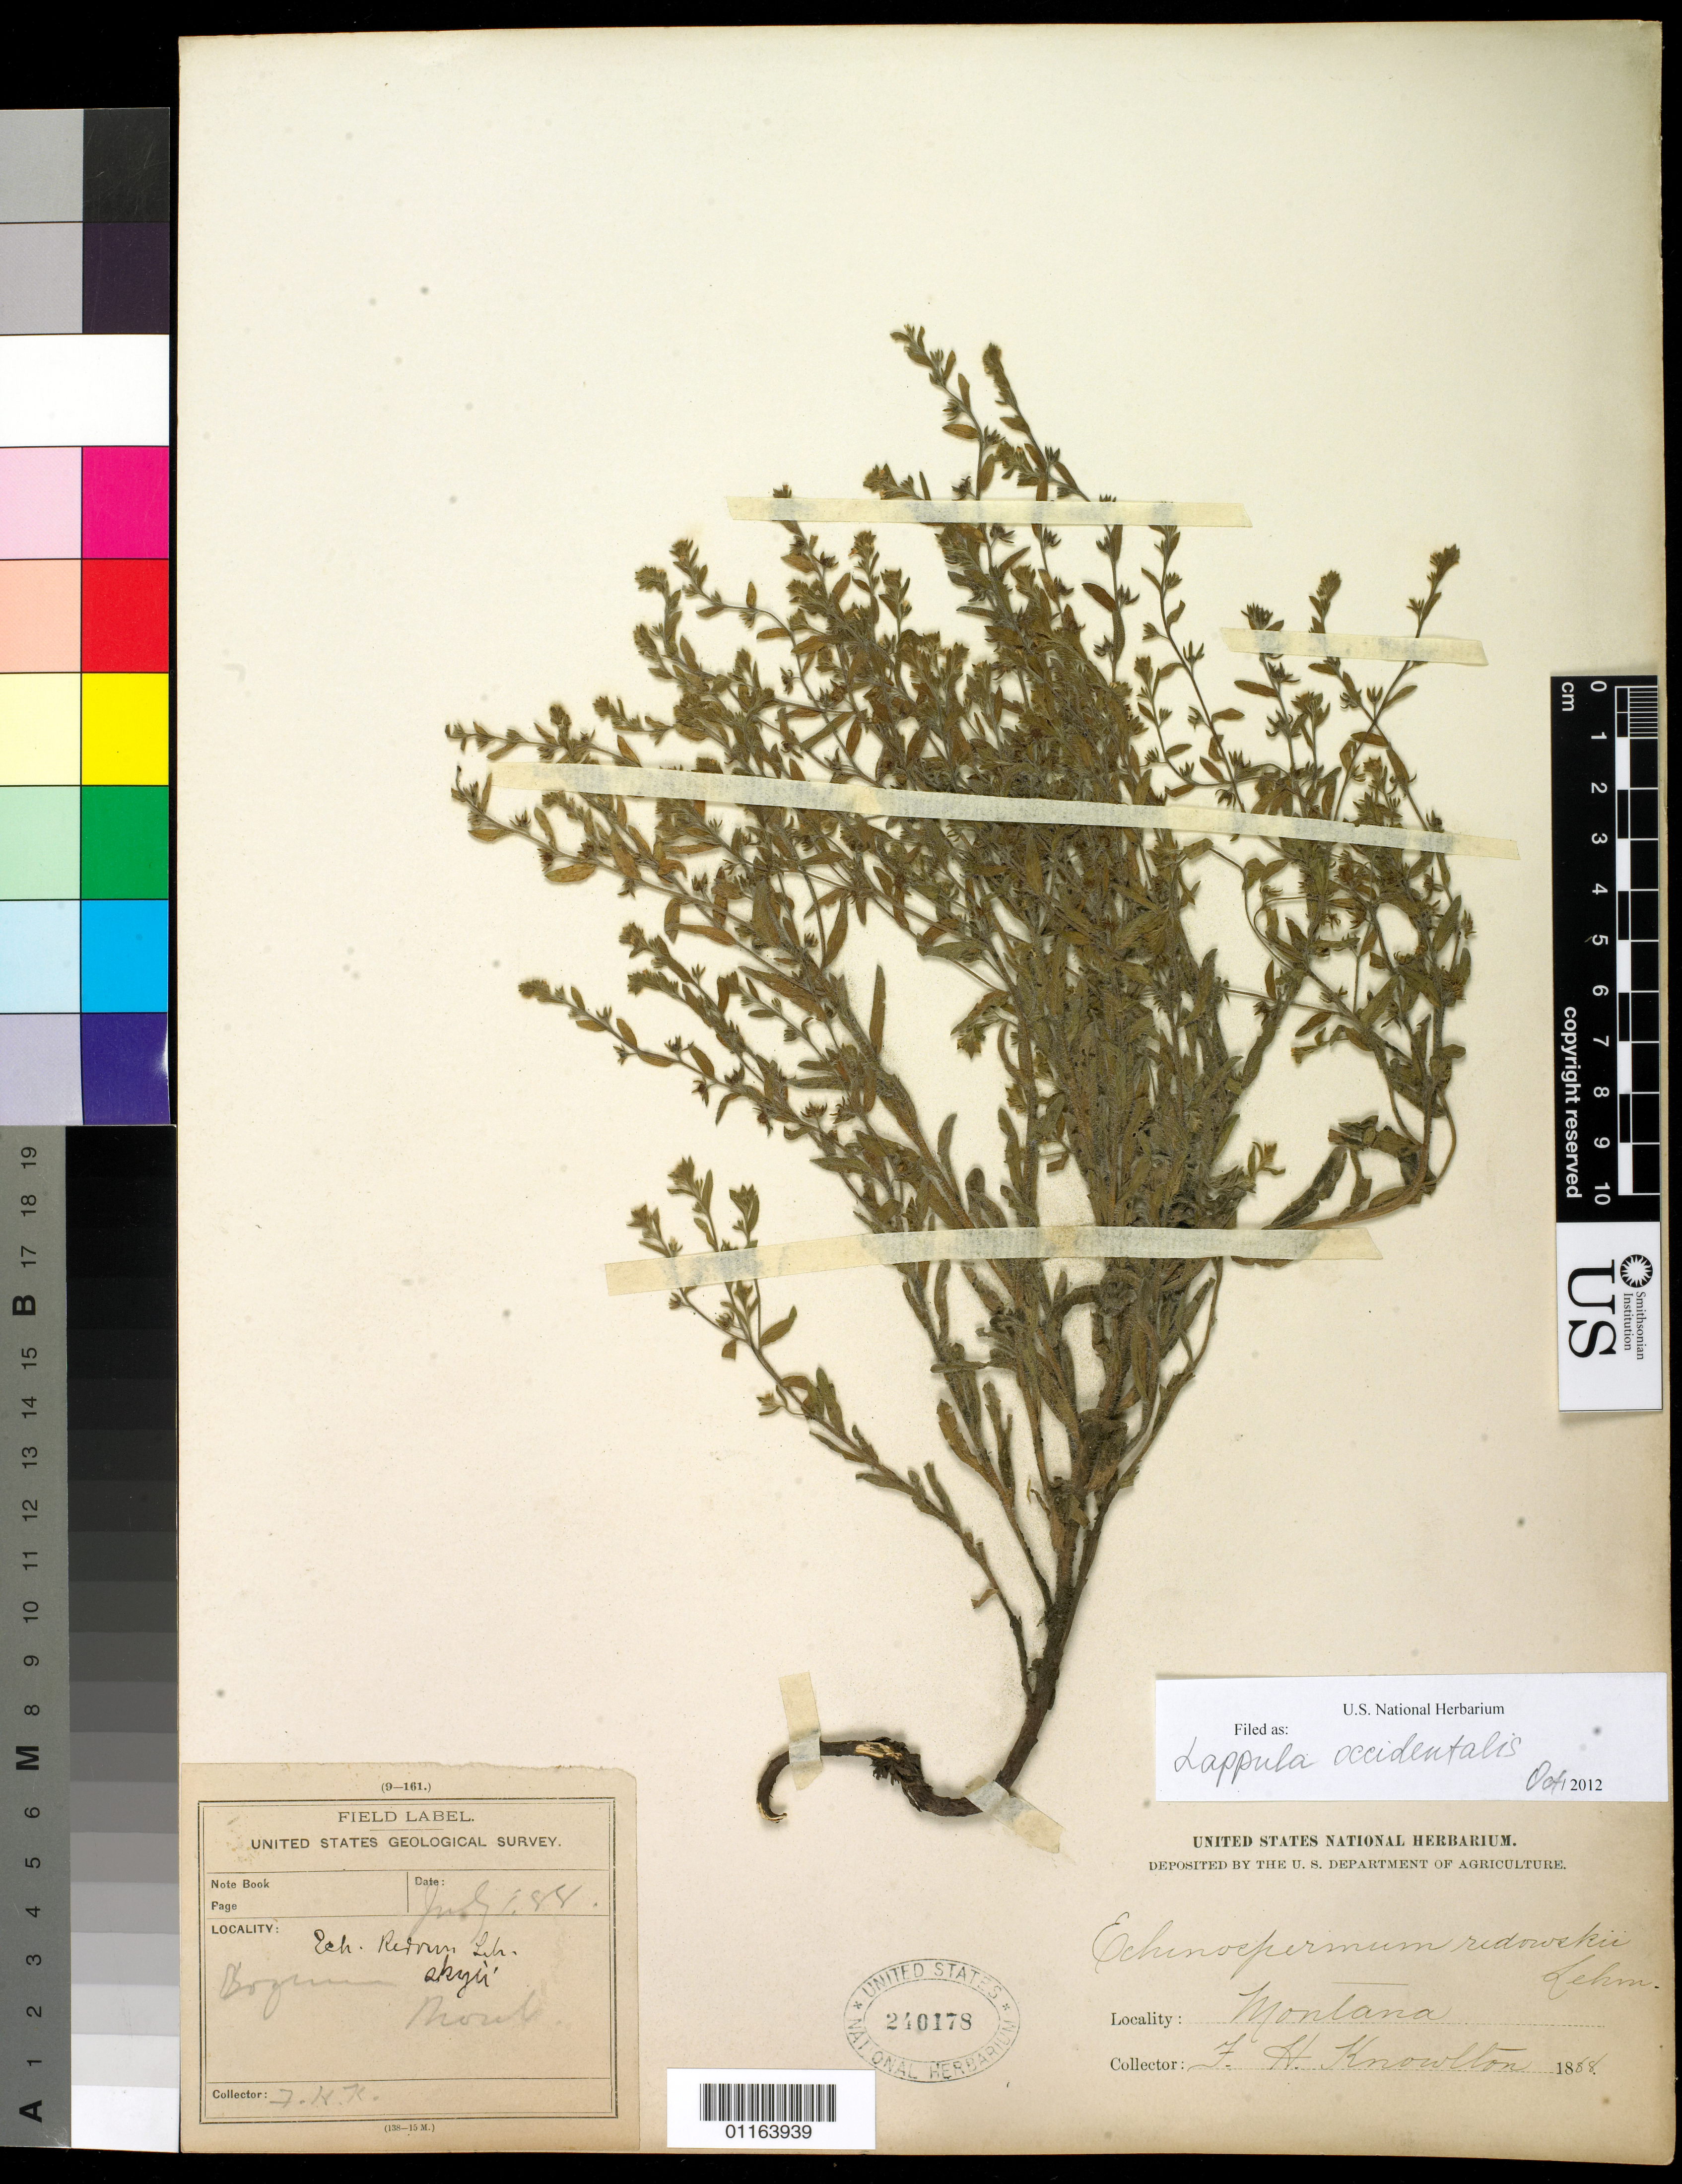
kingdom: Plantae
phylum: Tracheophyta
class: Magnoliopsida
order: Boraginales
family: Boraginaceae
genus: Lappula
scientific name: Lappula occidentalis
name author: (S. Watson) Greene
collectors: F. H. Knowlton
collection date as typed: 1 Jul 1888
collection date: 1888-07-01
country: United States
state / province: Montana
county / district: Gallatin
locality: Bozeman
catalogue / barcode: US 240178